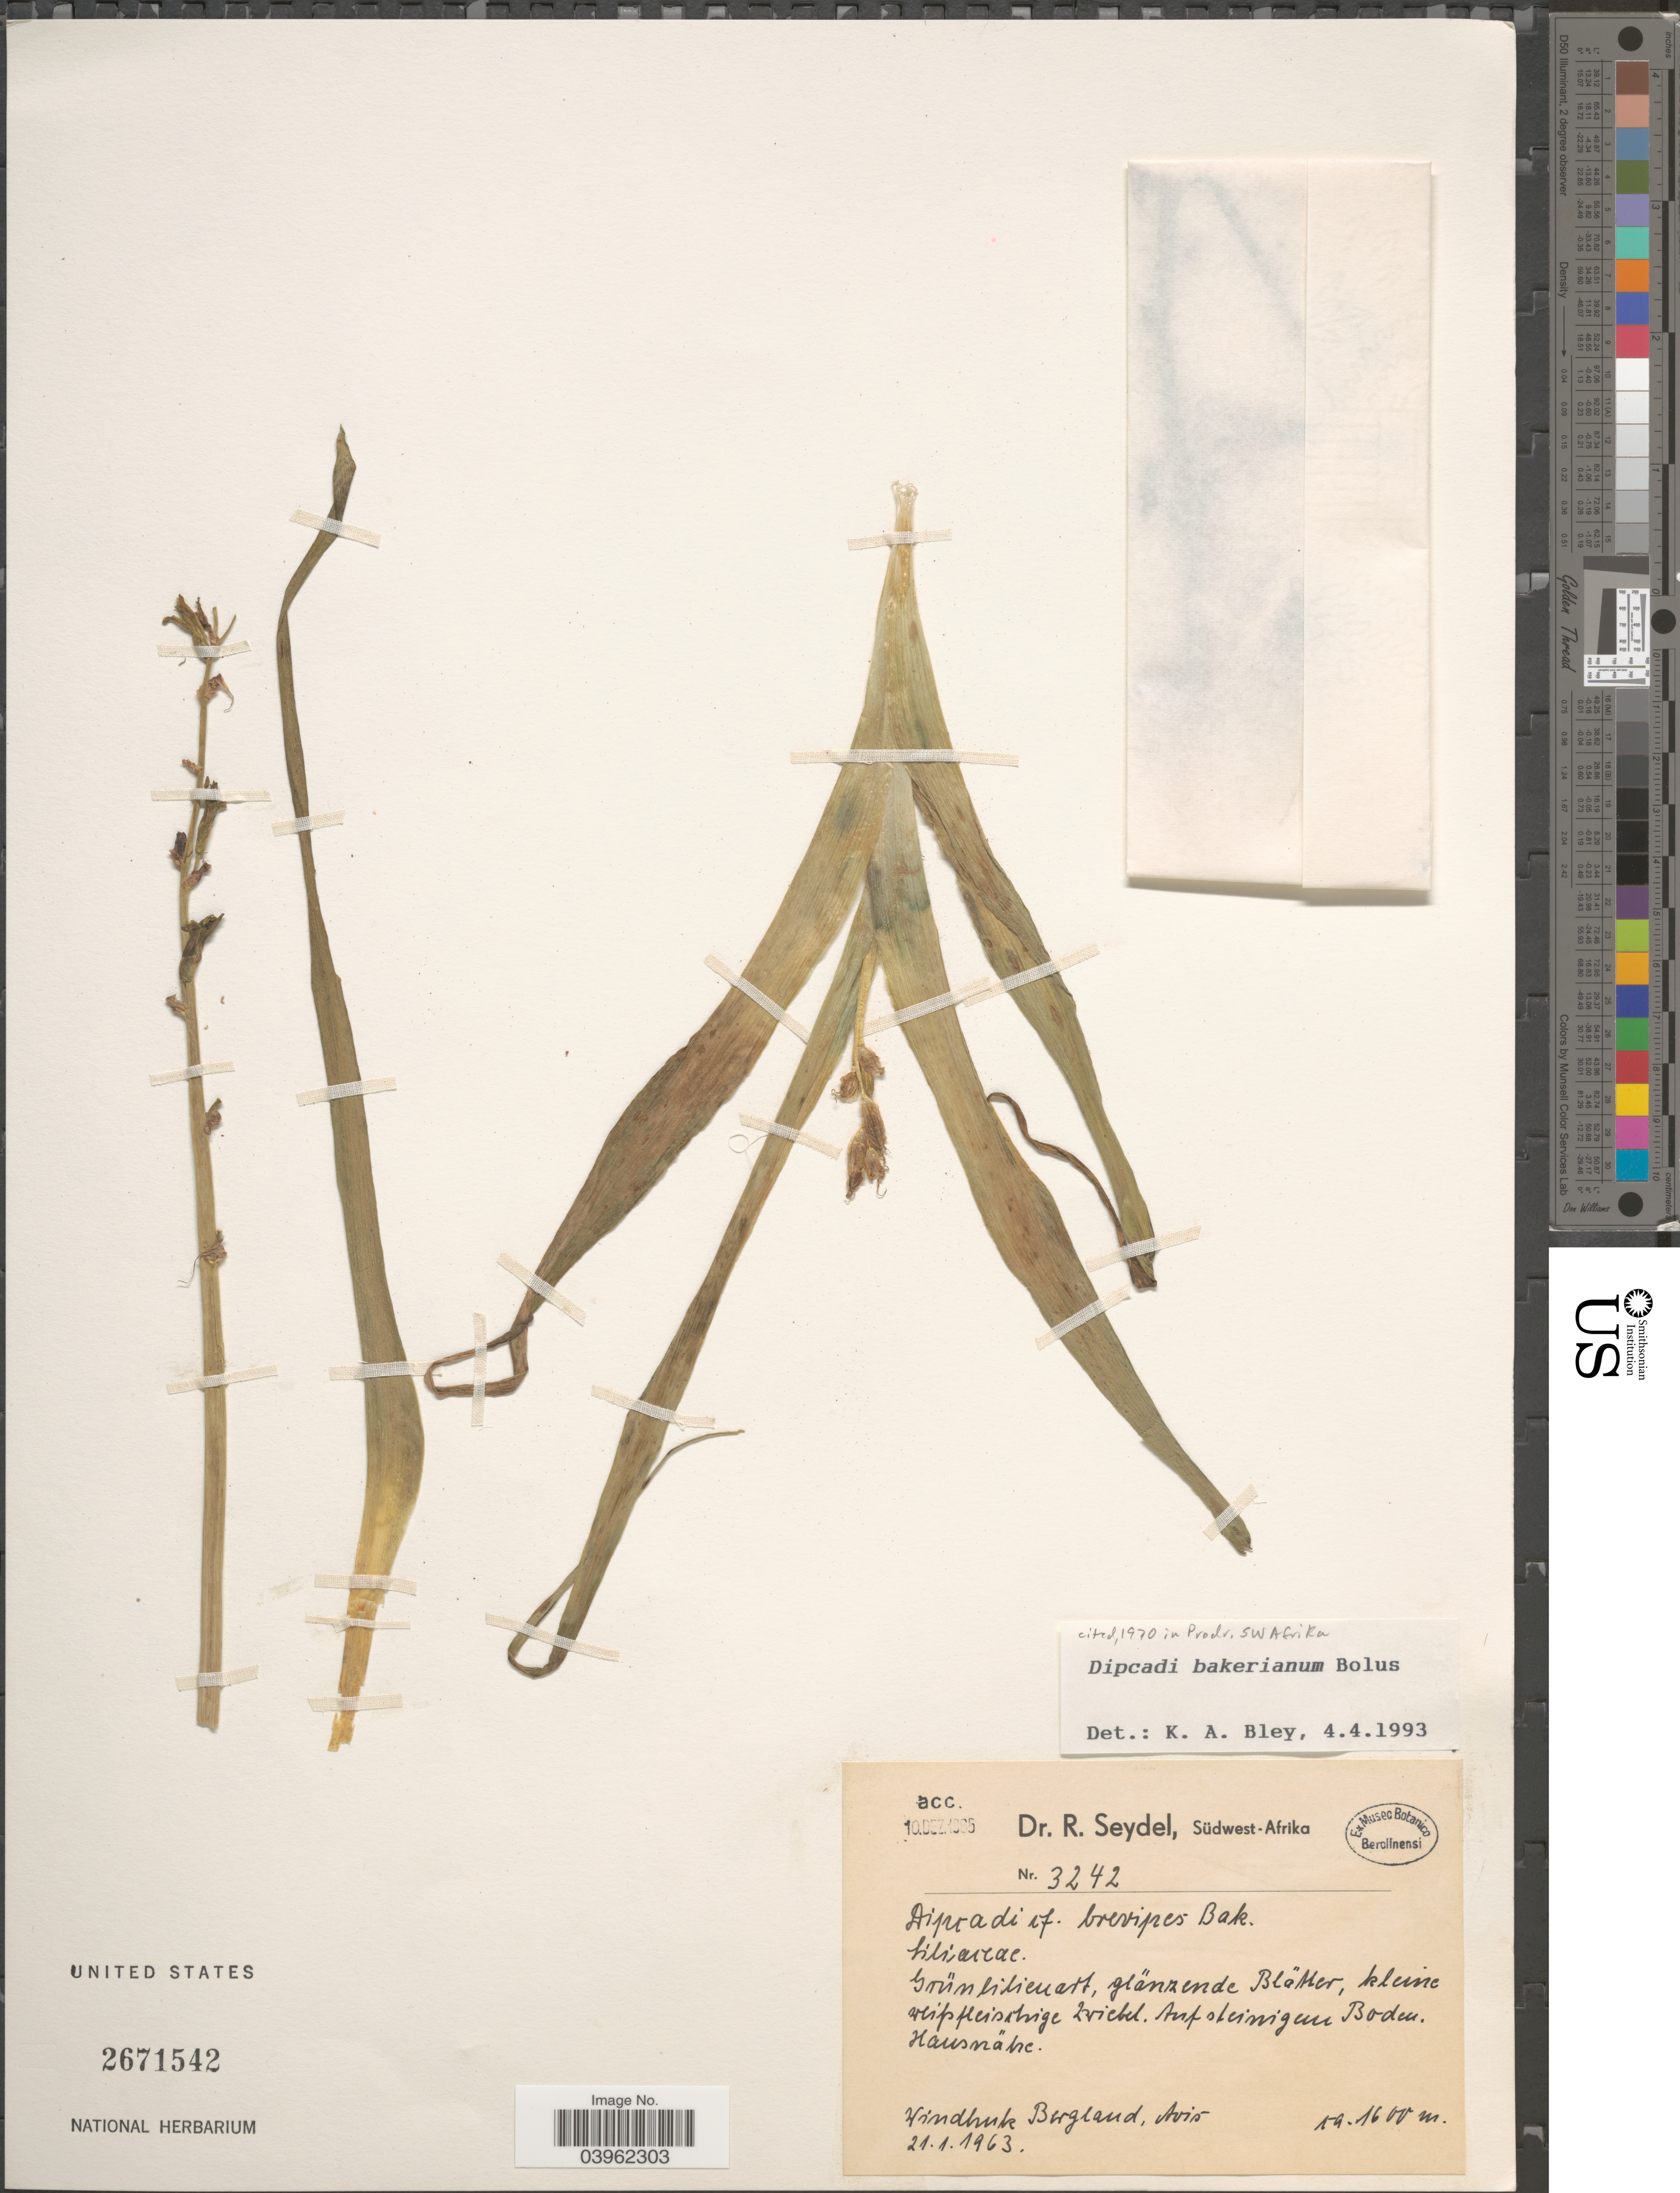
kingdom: Plantae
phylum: Tracheophyta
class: Liliopsida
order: Asparagales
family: Asparagaceae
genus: Dipcadi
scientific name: Dipcadi bakerianum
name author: Bolus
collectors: R. Seydel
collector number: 3242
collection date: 1963-01-21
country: Namibia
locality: Südwest-Afrika. Windhuk Bergland, Avis.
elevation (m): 1600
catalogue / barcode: US 2671542